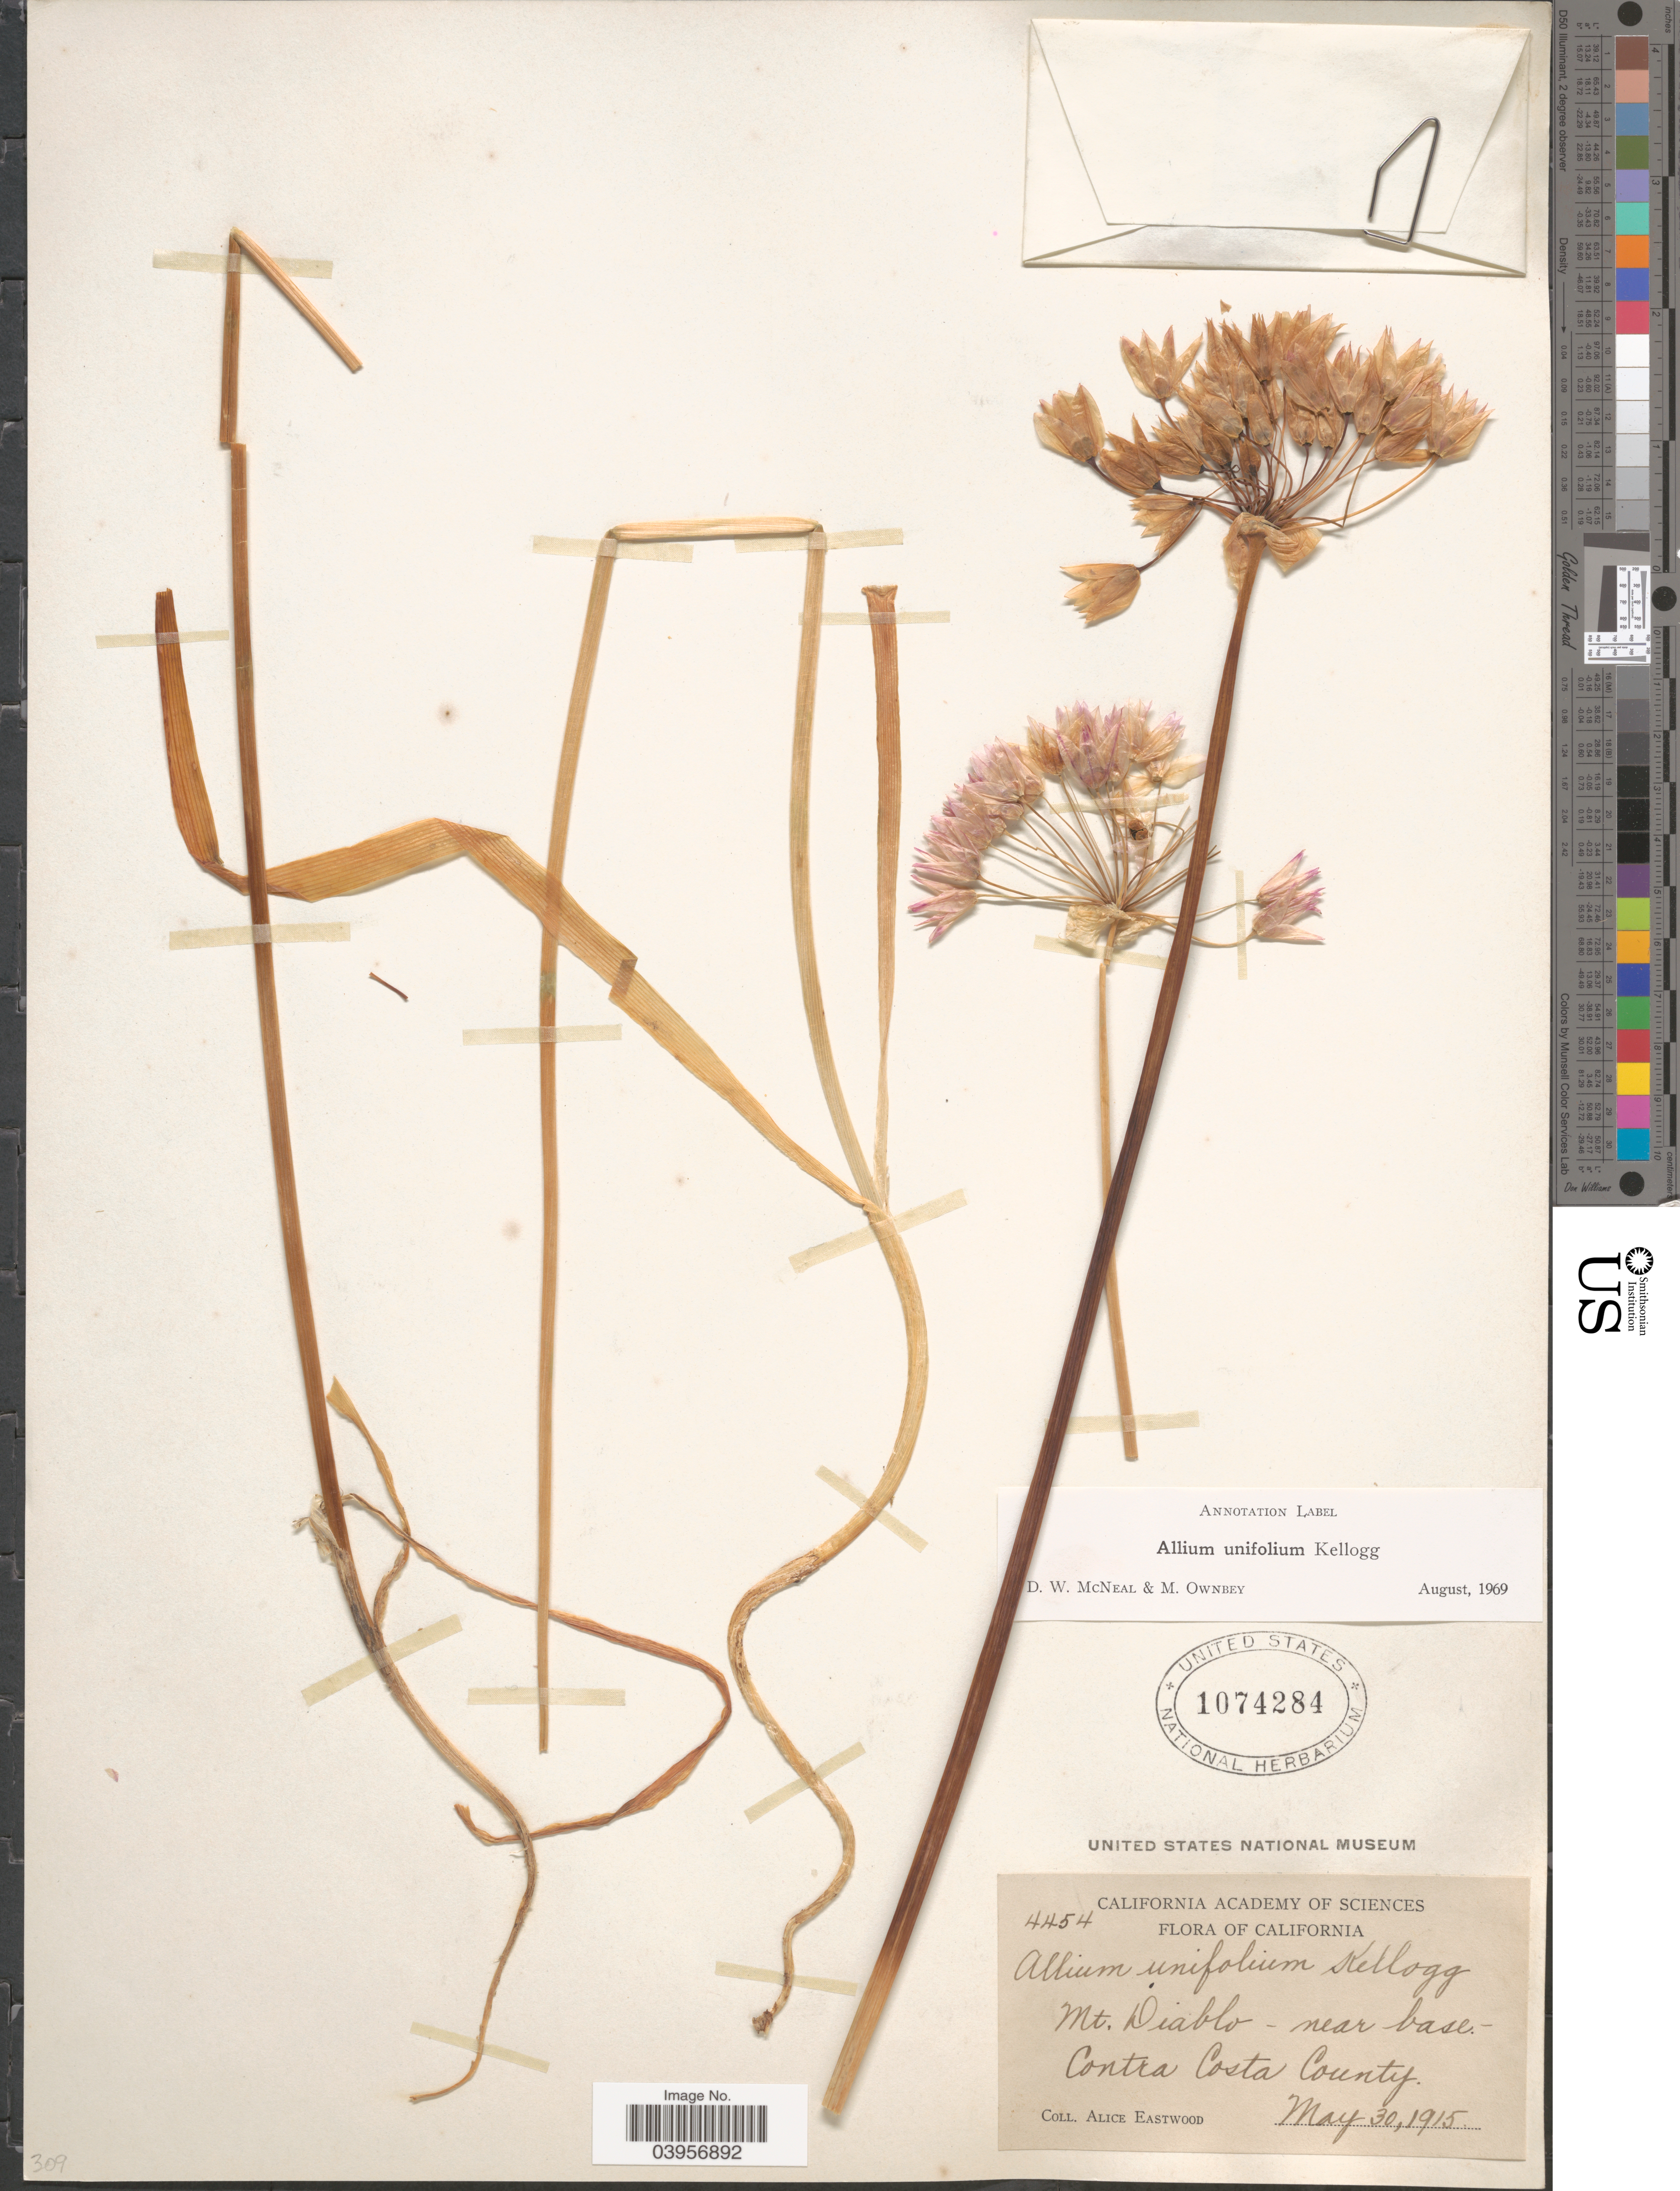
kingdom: Plantae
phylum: Tracheophyta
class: Liliopsida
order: Asparagales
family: Amaryllidaceae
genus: Allium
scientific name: Allium unifolium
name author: Kellogg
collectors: A. Eastwood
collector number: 4454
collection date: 1915-05-30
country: United States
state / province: California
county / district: Contra Costa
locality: Mt. Diablo- near base- Contra Costa County.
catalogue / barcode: US 1074284